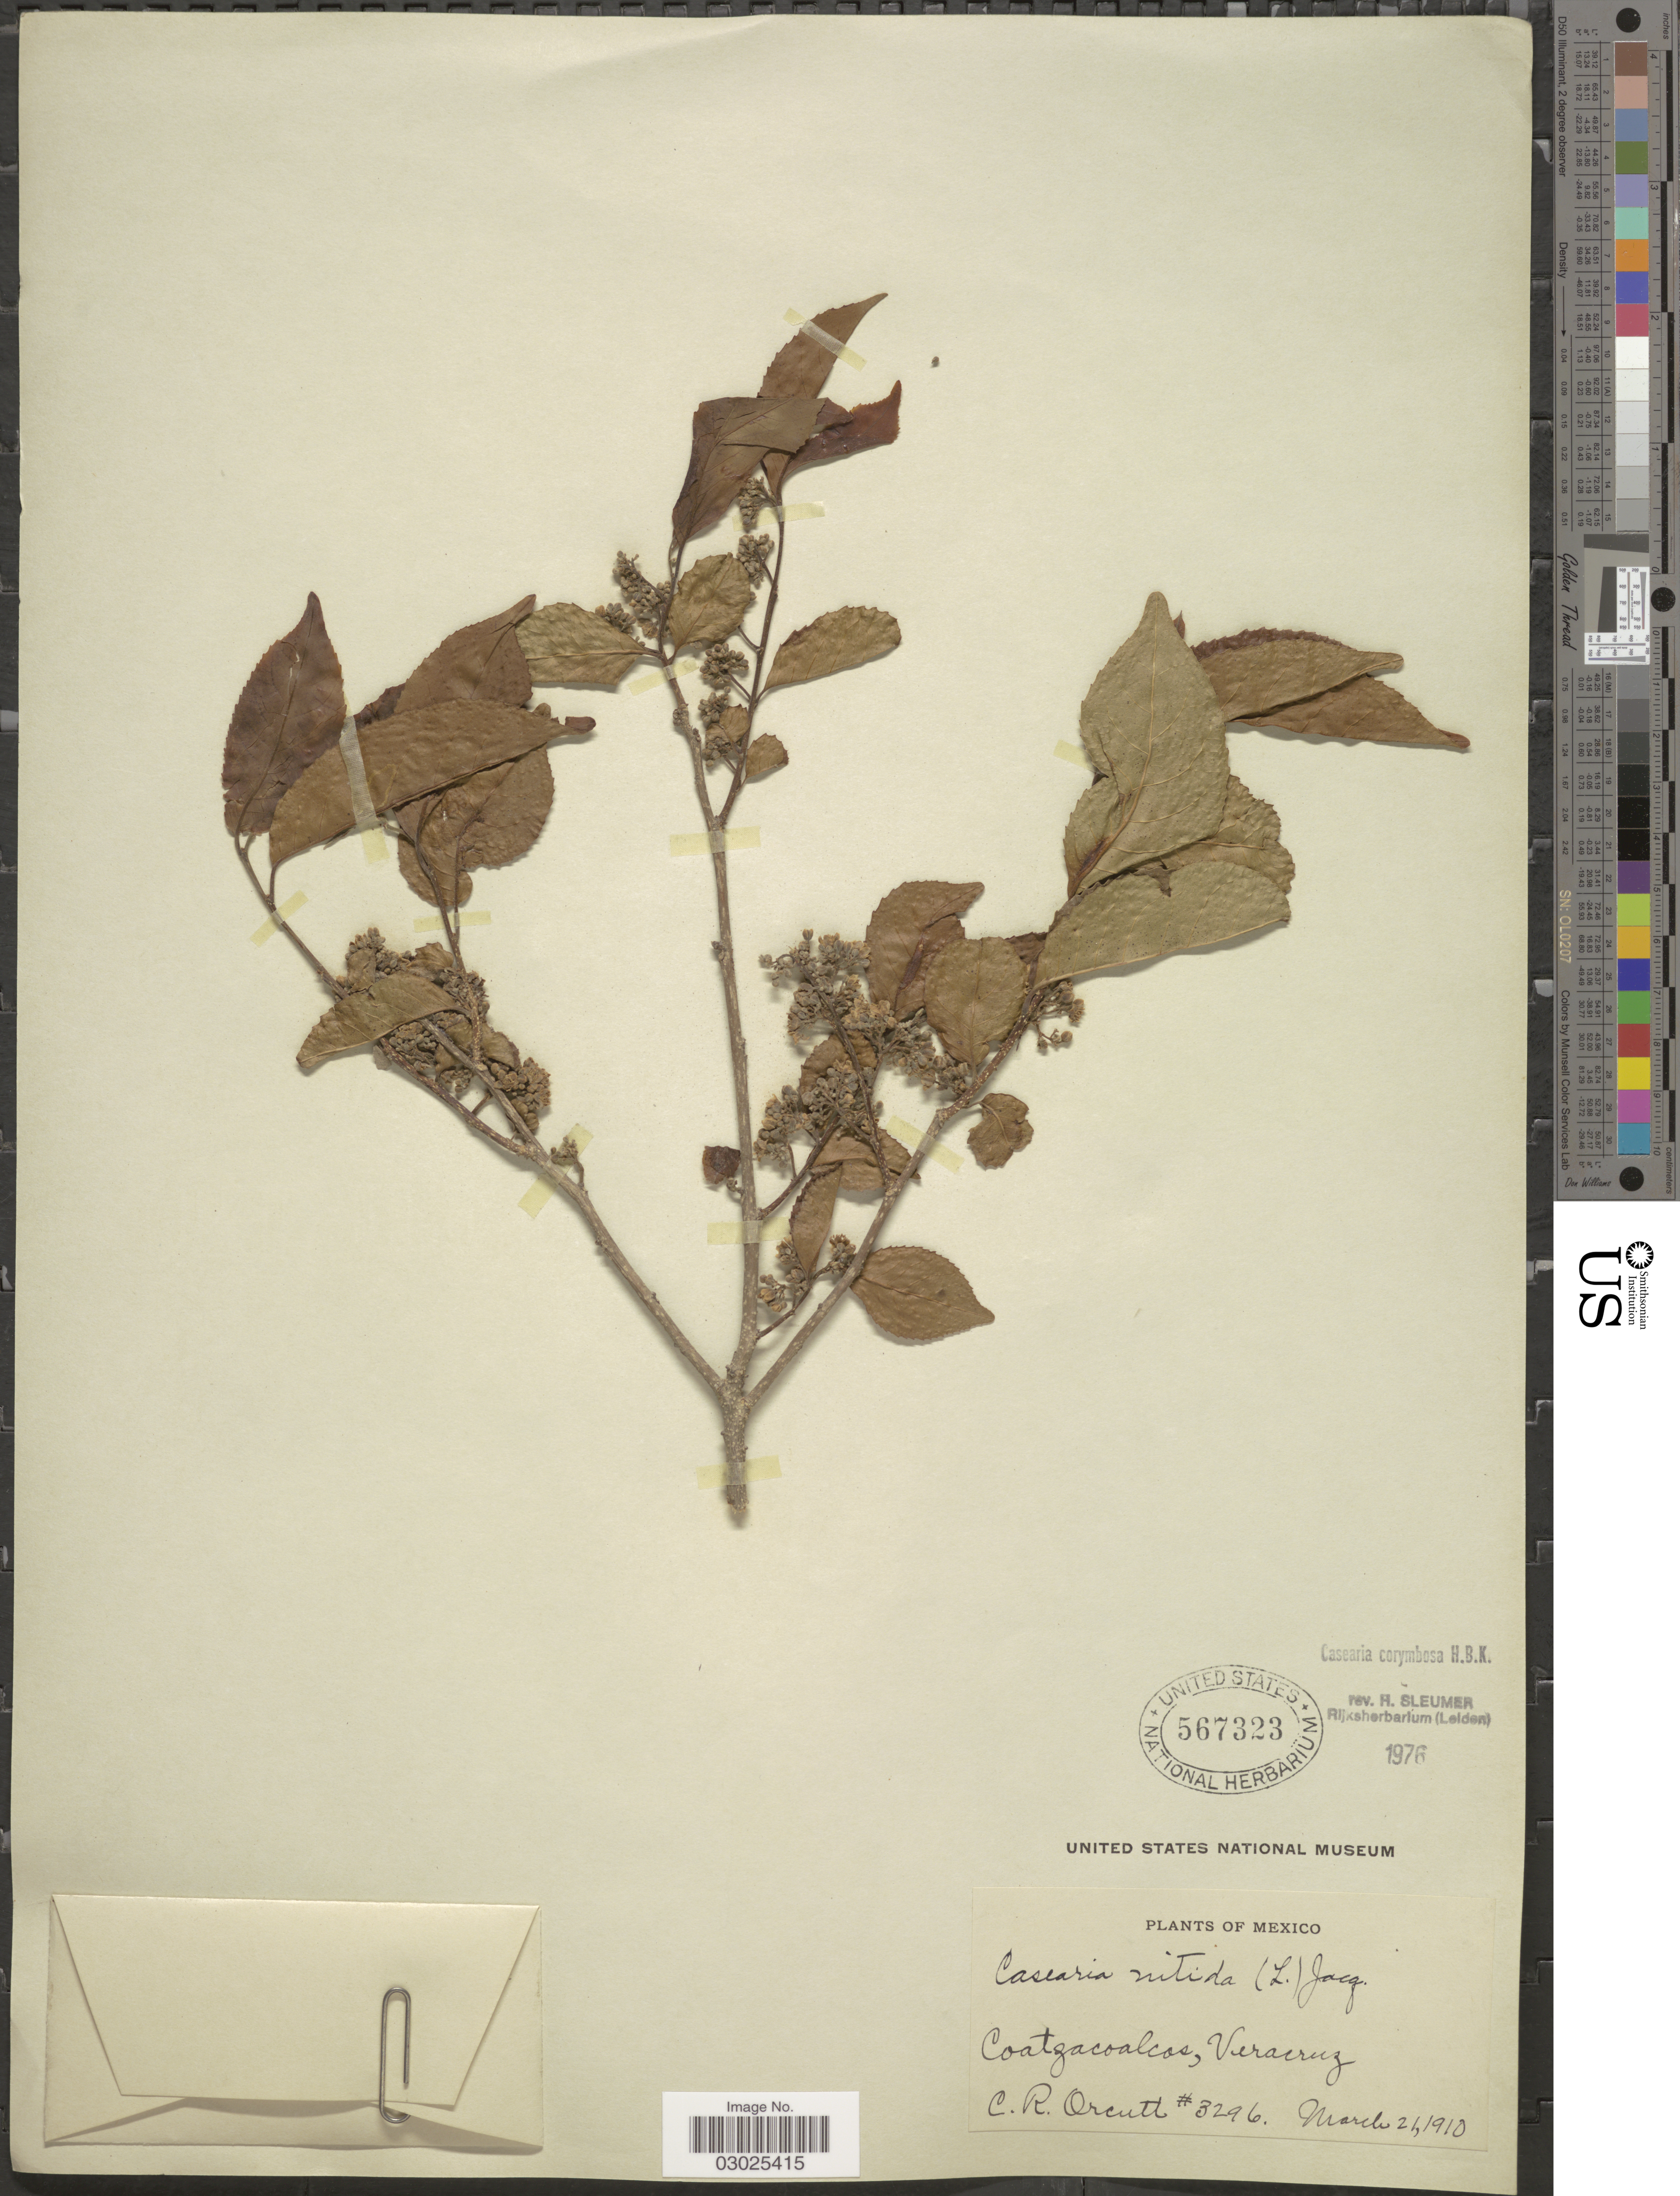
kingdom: Plantae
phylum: Tracheophyta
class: Magnoliopsida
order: Malpighiales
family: Salicaceae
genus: Casearia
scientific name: Casearia corymbosa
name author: Kunth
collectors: C. R. Orcutt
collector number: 3296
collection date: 1910-03-21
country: Mexico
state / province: Veracruz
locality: Coatzacoalcos, Veracruz.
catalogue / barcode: US 567323